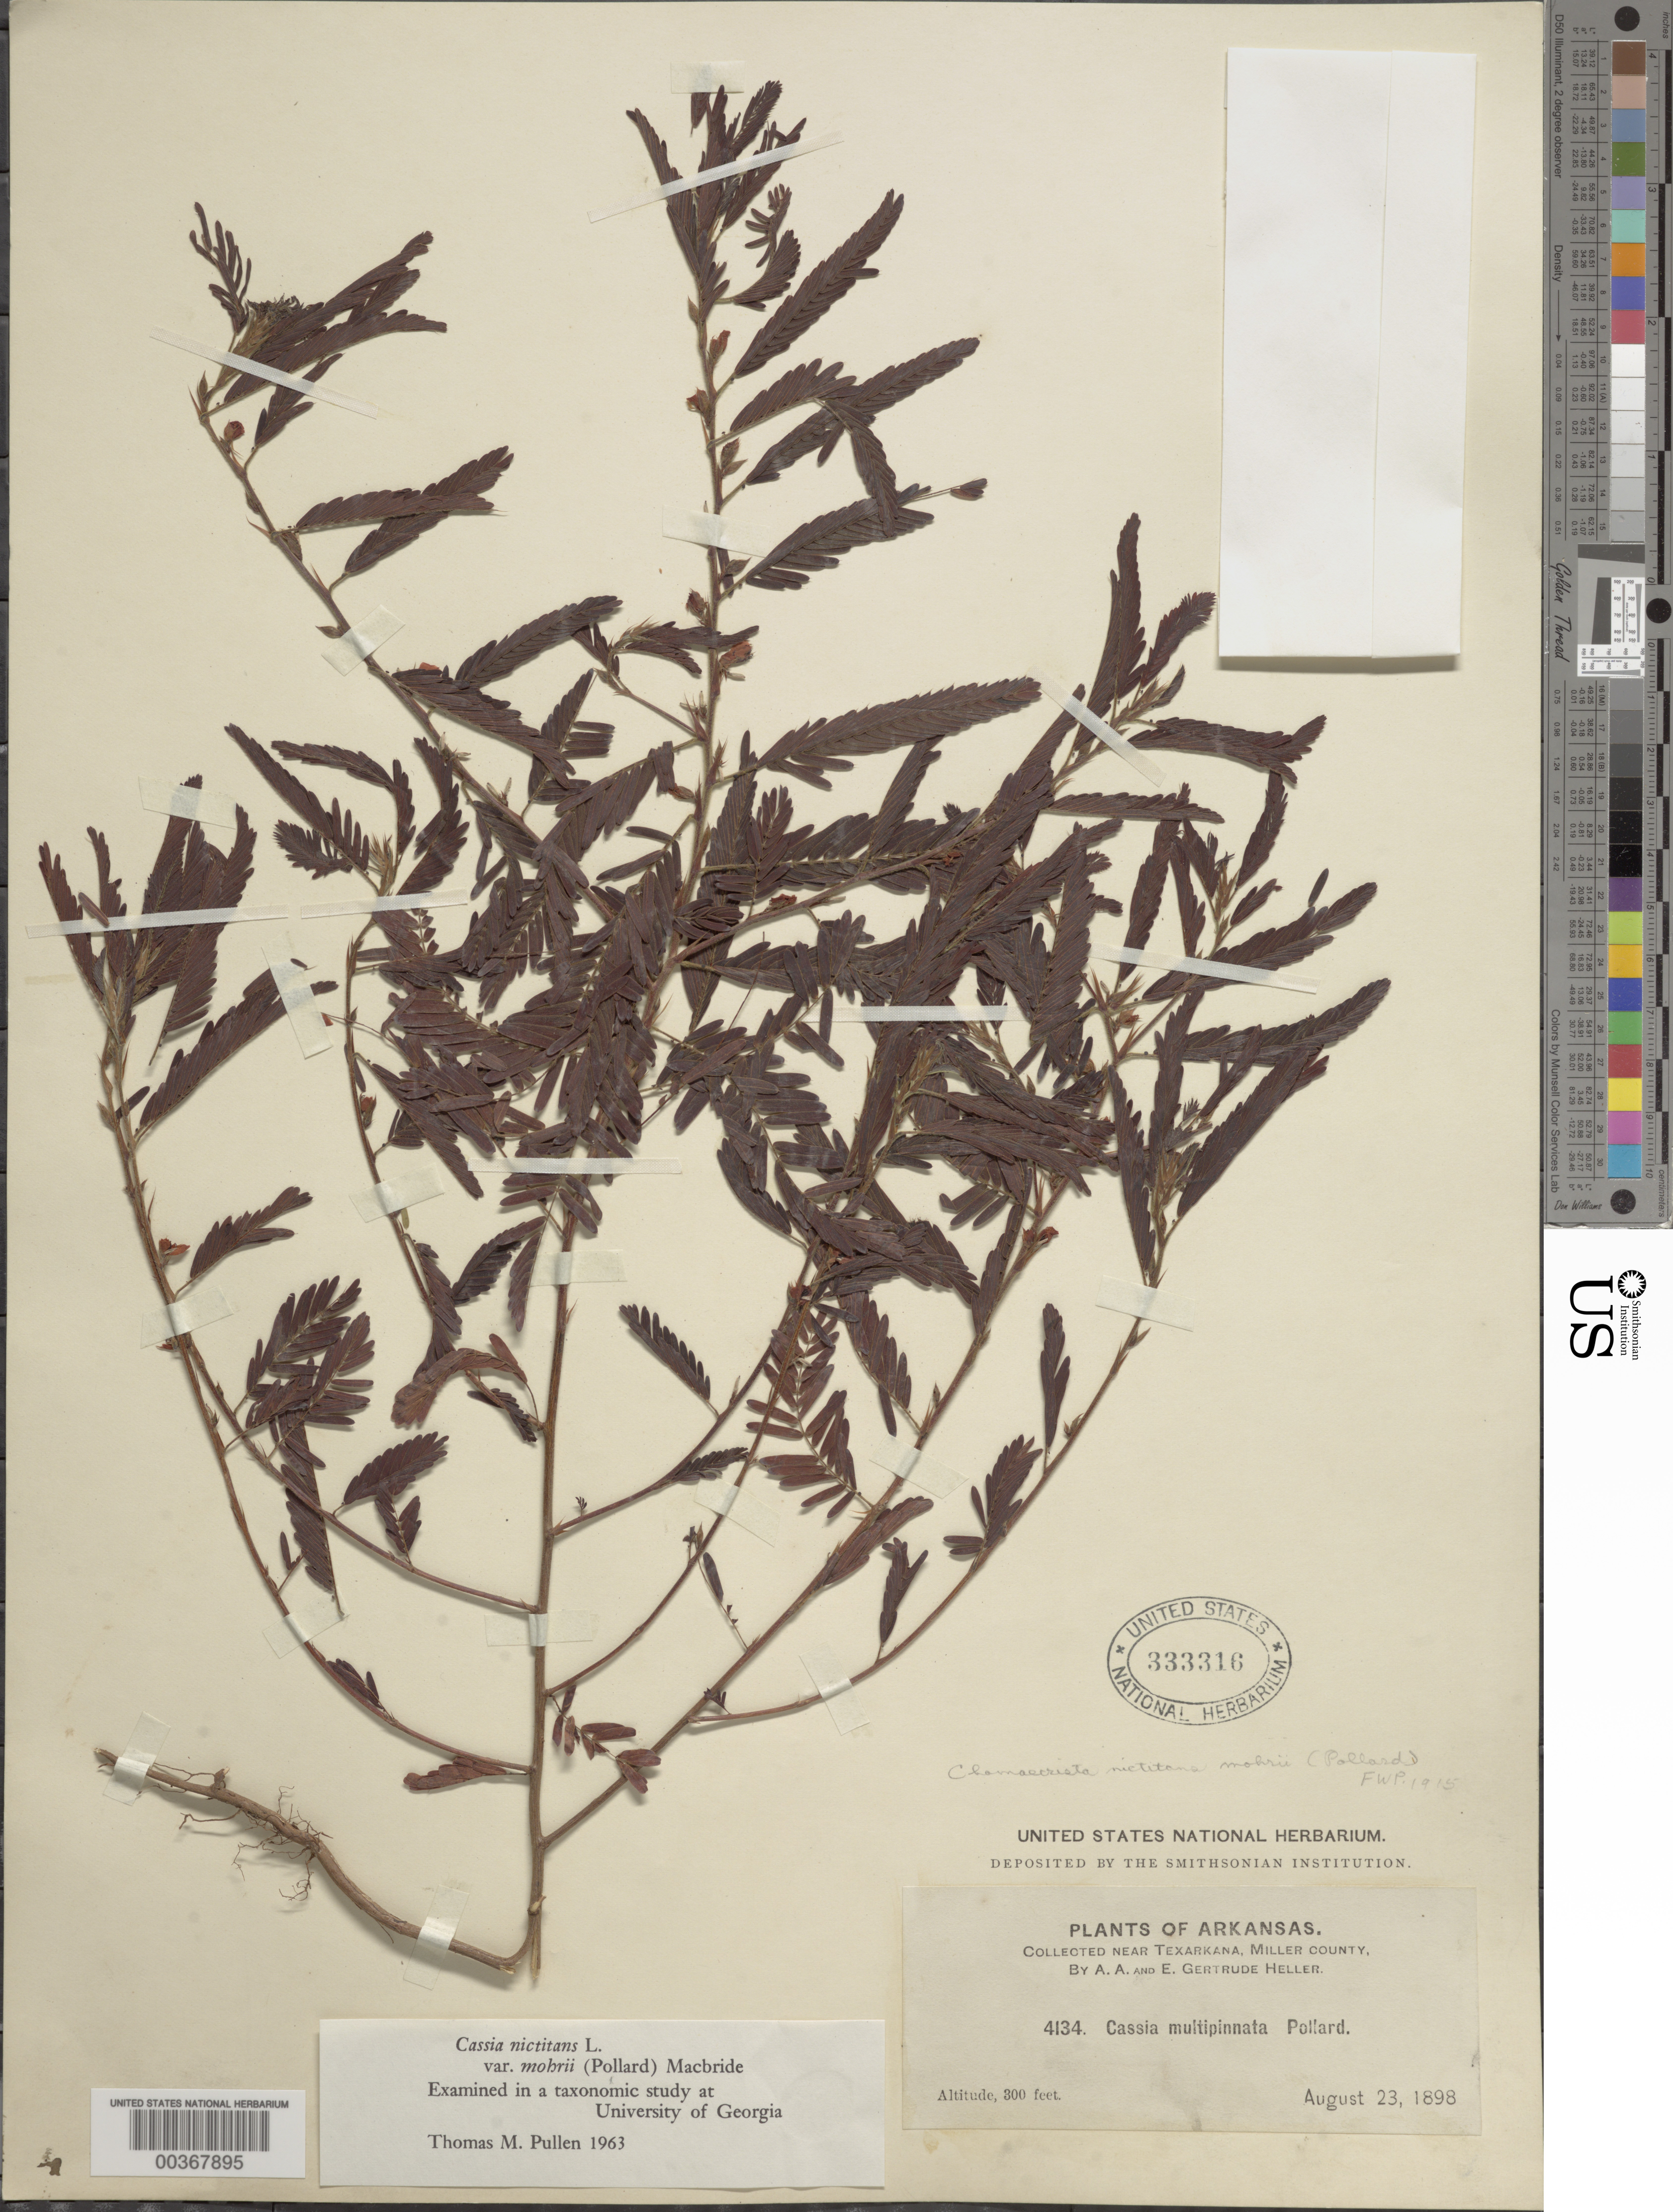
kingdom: Plantae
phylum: Tracheophyta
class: Magnoliopsida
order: Fabales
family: Fabaceae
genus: Chamaecrista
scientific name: Chamaecrista nictitans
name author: (L.) Moench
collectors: A. A. Heller & E. G. Heller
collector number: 4134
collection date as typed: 23 Aug 1898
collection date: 1898-08-23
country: United States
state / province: Arkansas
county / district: Miller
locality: Near texarkana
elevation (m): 91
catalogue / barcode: US 333316